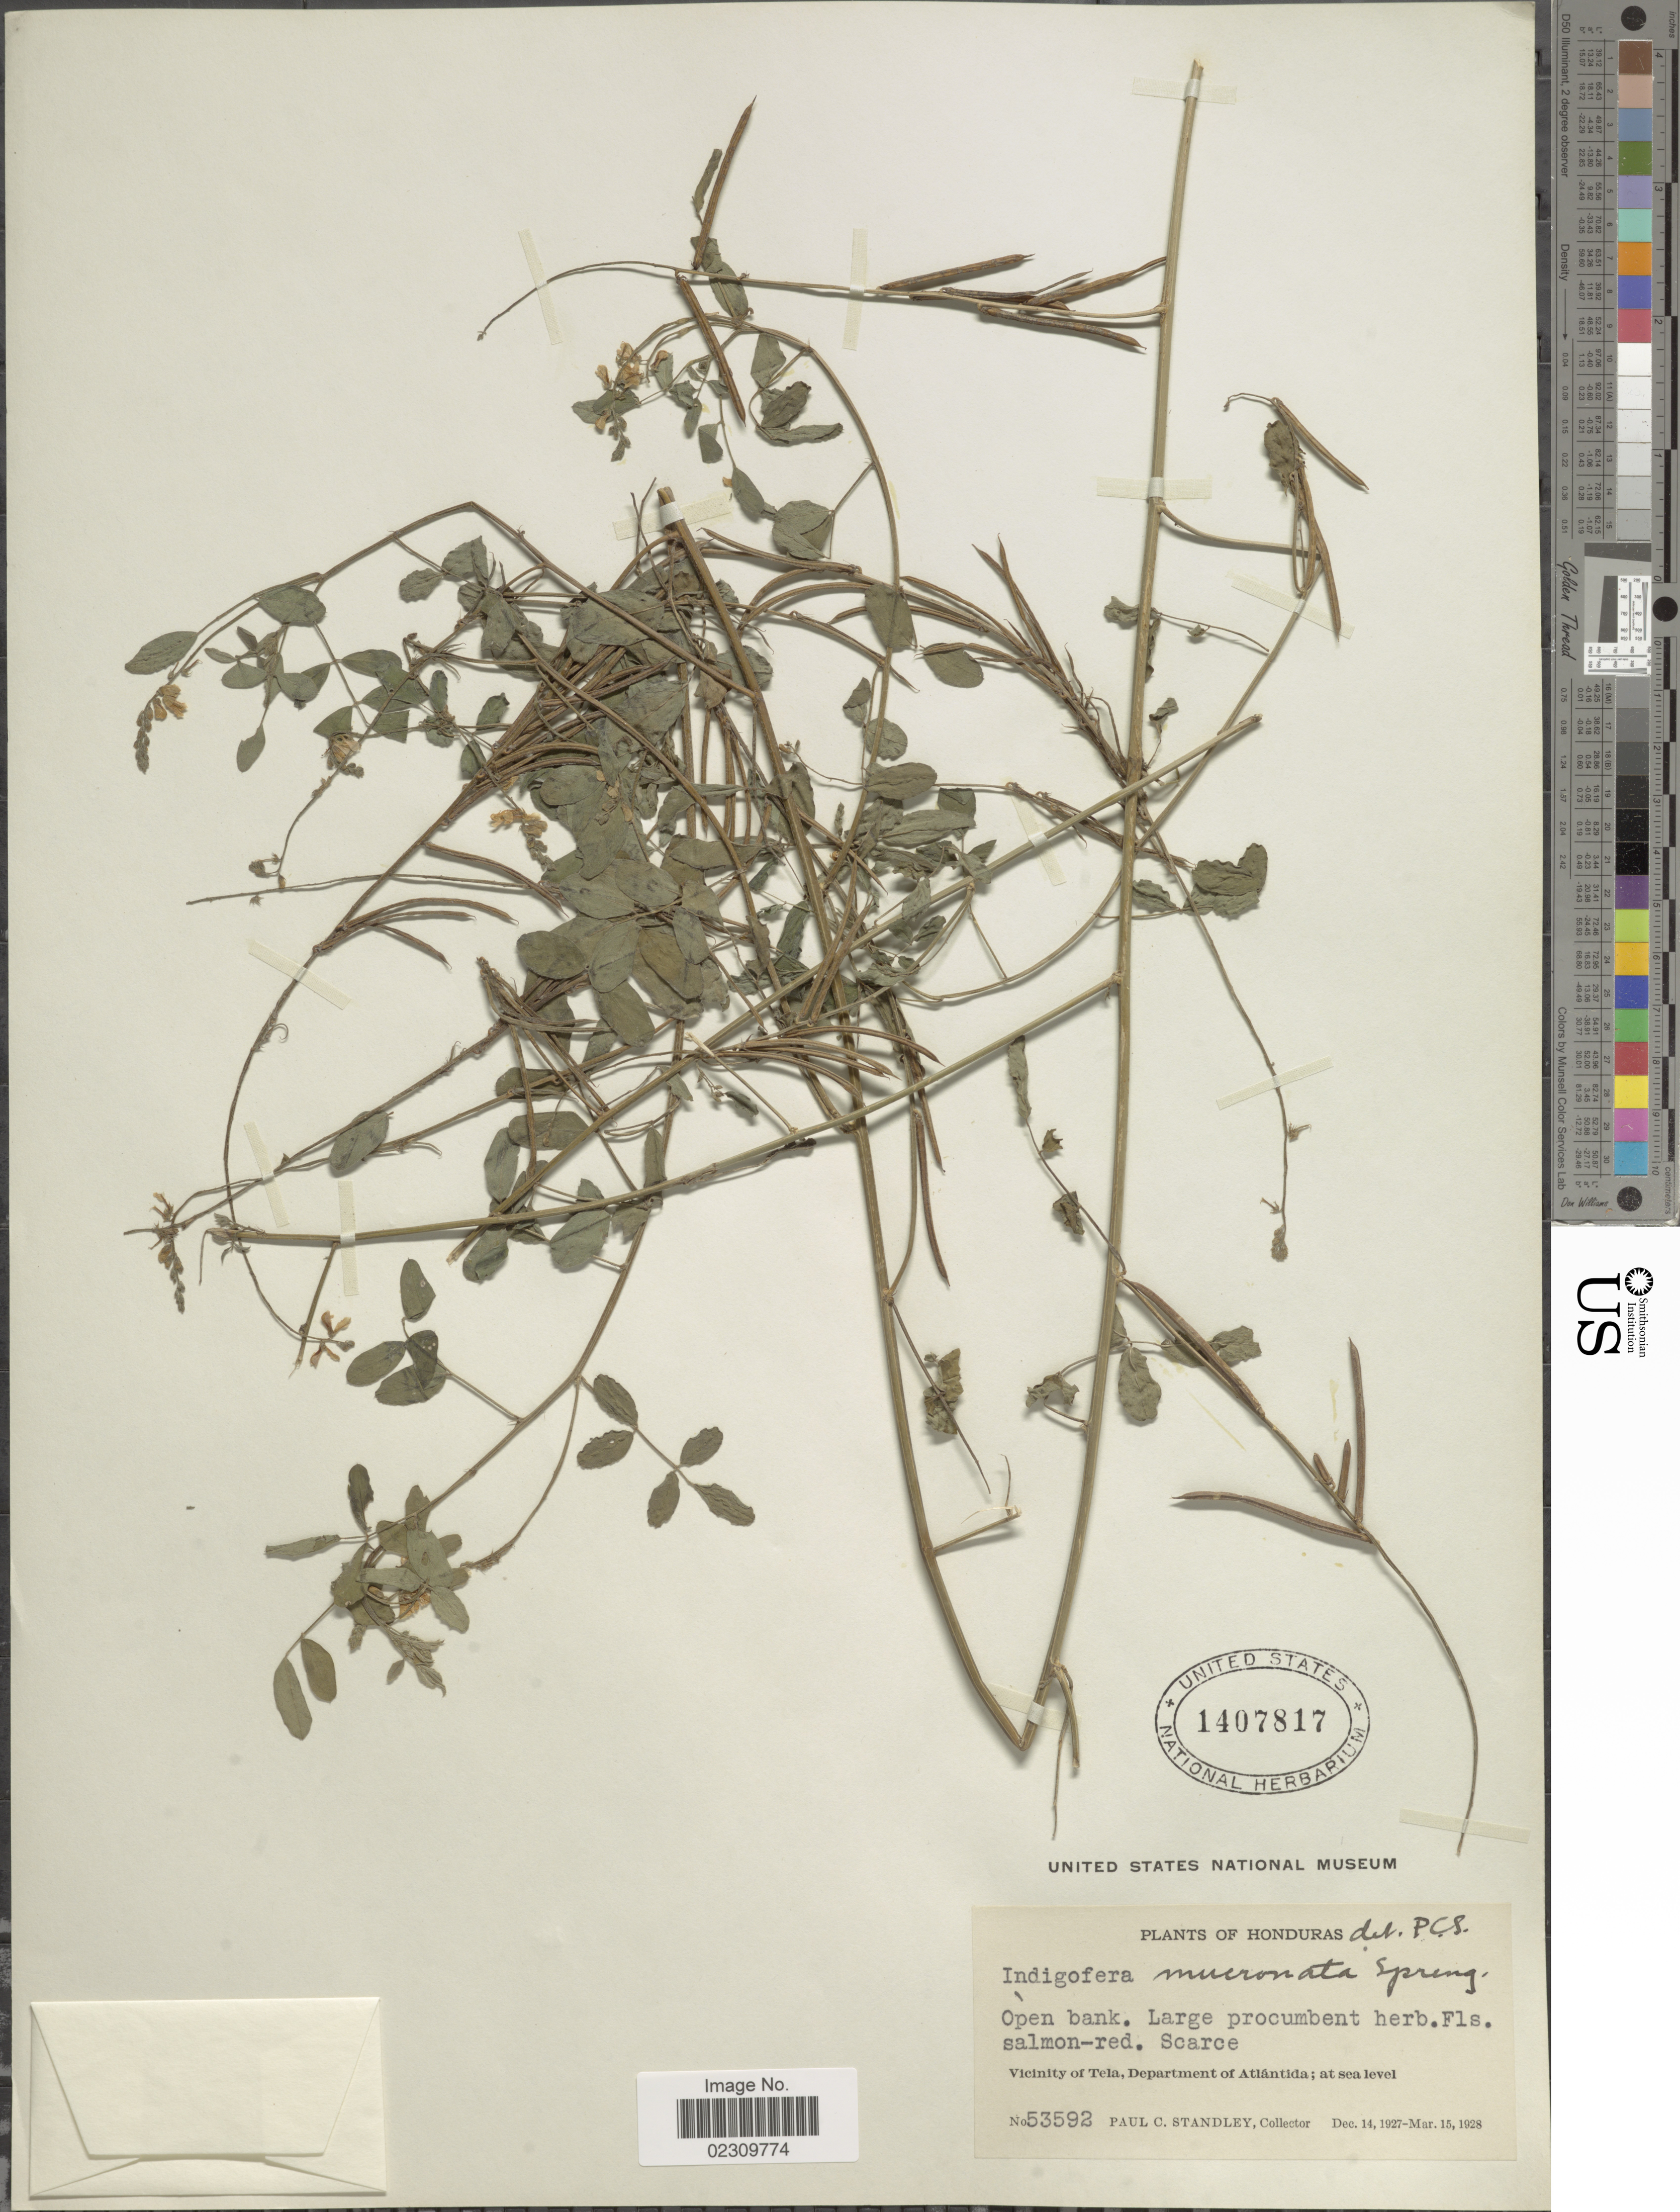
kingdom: Plantae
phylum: Tracheophyta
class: Magnoliopsida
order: Fabales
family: Fabaceae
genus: Indigofera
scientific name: Indigofera mucronata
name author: Lam.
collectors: P. C. Standley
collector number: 53592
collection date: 1927-12-14/1928-03-15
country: Honduras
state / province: Atlántida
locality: Vicinity of Tela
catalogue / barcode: US 1407817